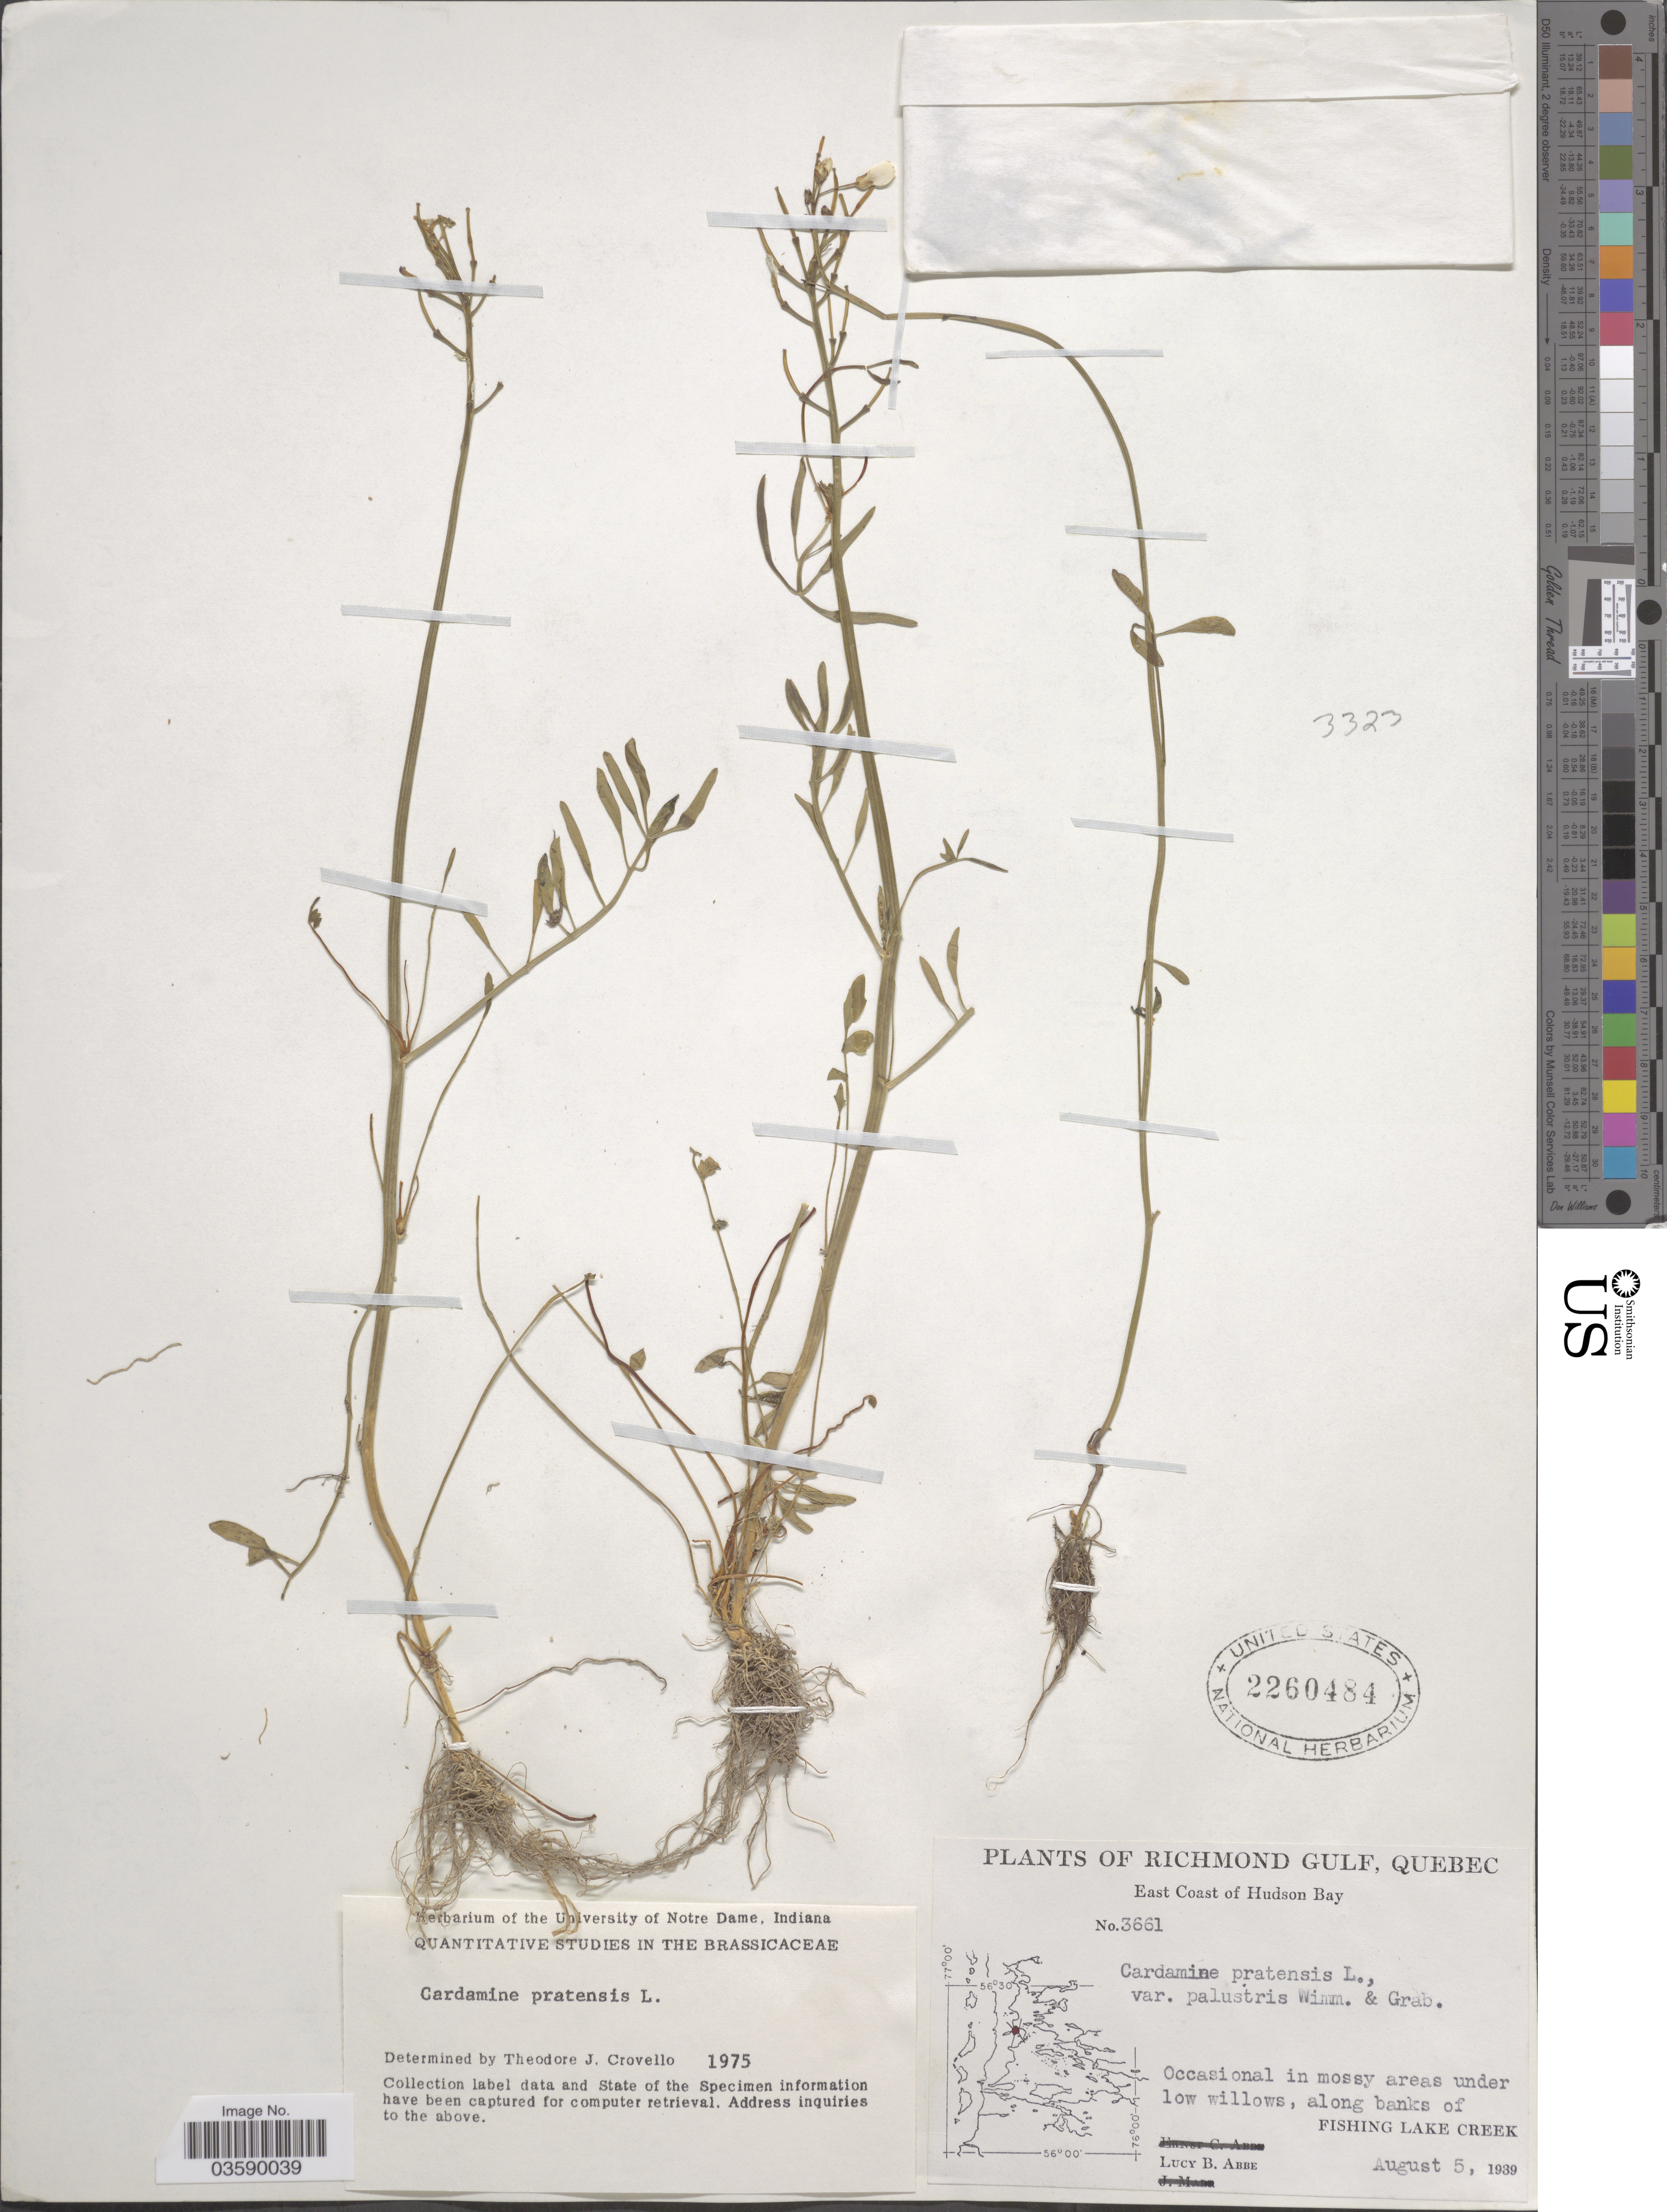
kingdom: Plantae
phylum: Tracheophyta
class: Magnoliopsida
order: Brassicales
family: Brassicaceae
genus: Cardamine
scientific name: Cardamine pratensis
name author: L.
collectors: L. B. Abbe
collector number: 3661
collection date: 1939-08-05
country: Canada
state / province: Quebec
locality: Richmond Gulf. East Coast of Hudson Bay. along banks of Fishing Lake Creek.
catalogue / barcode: US 2260484